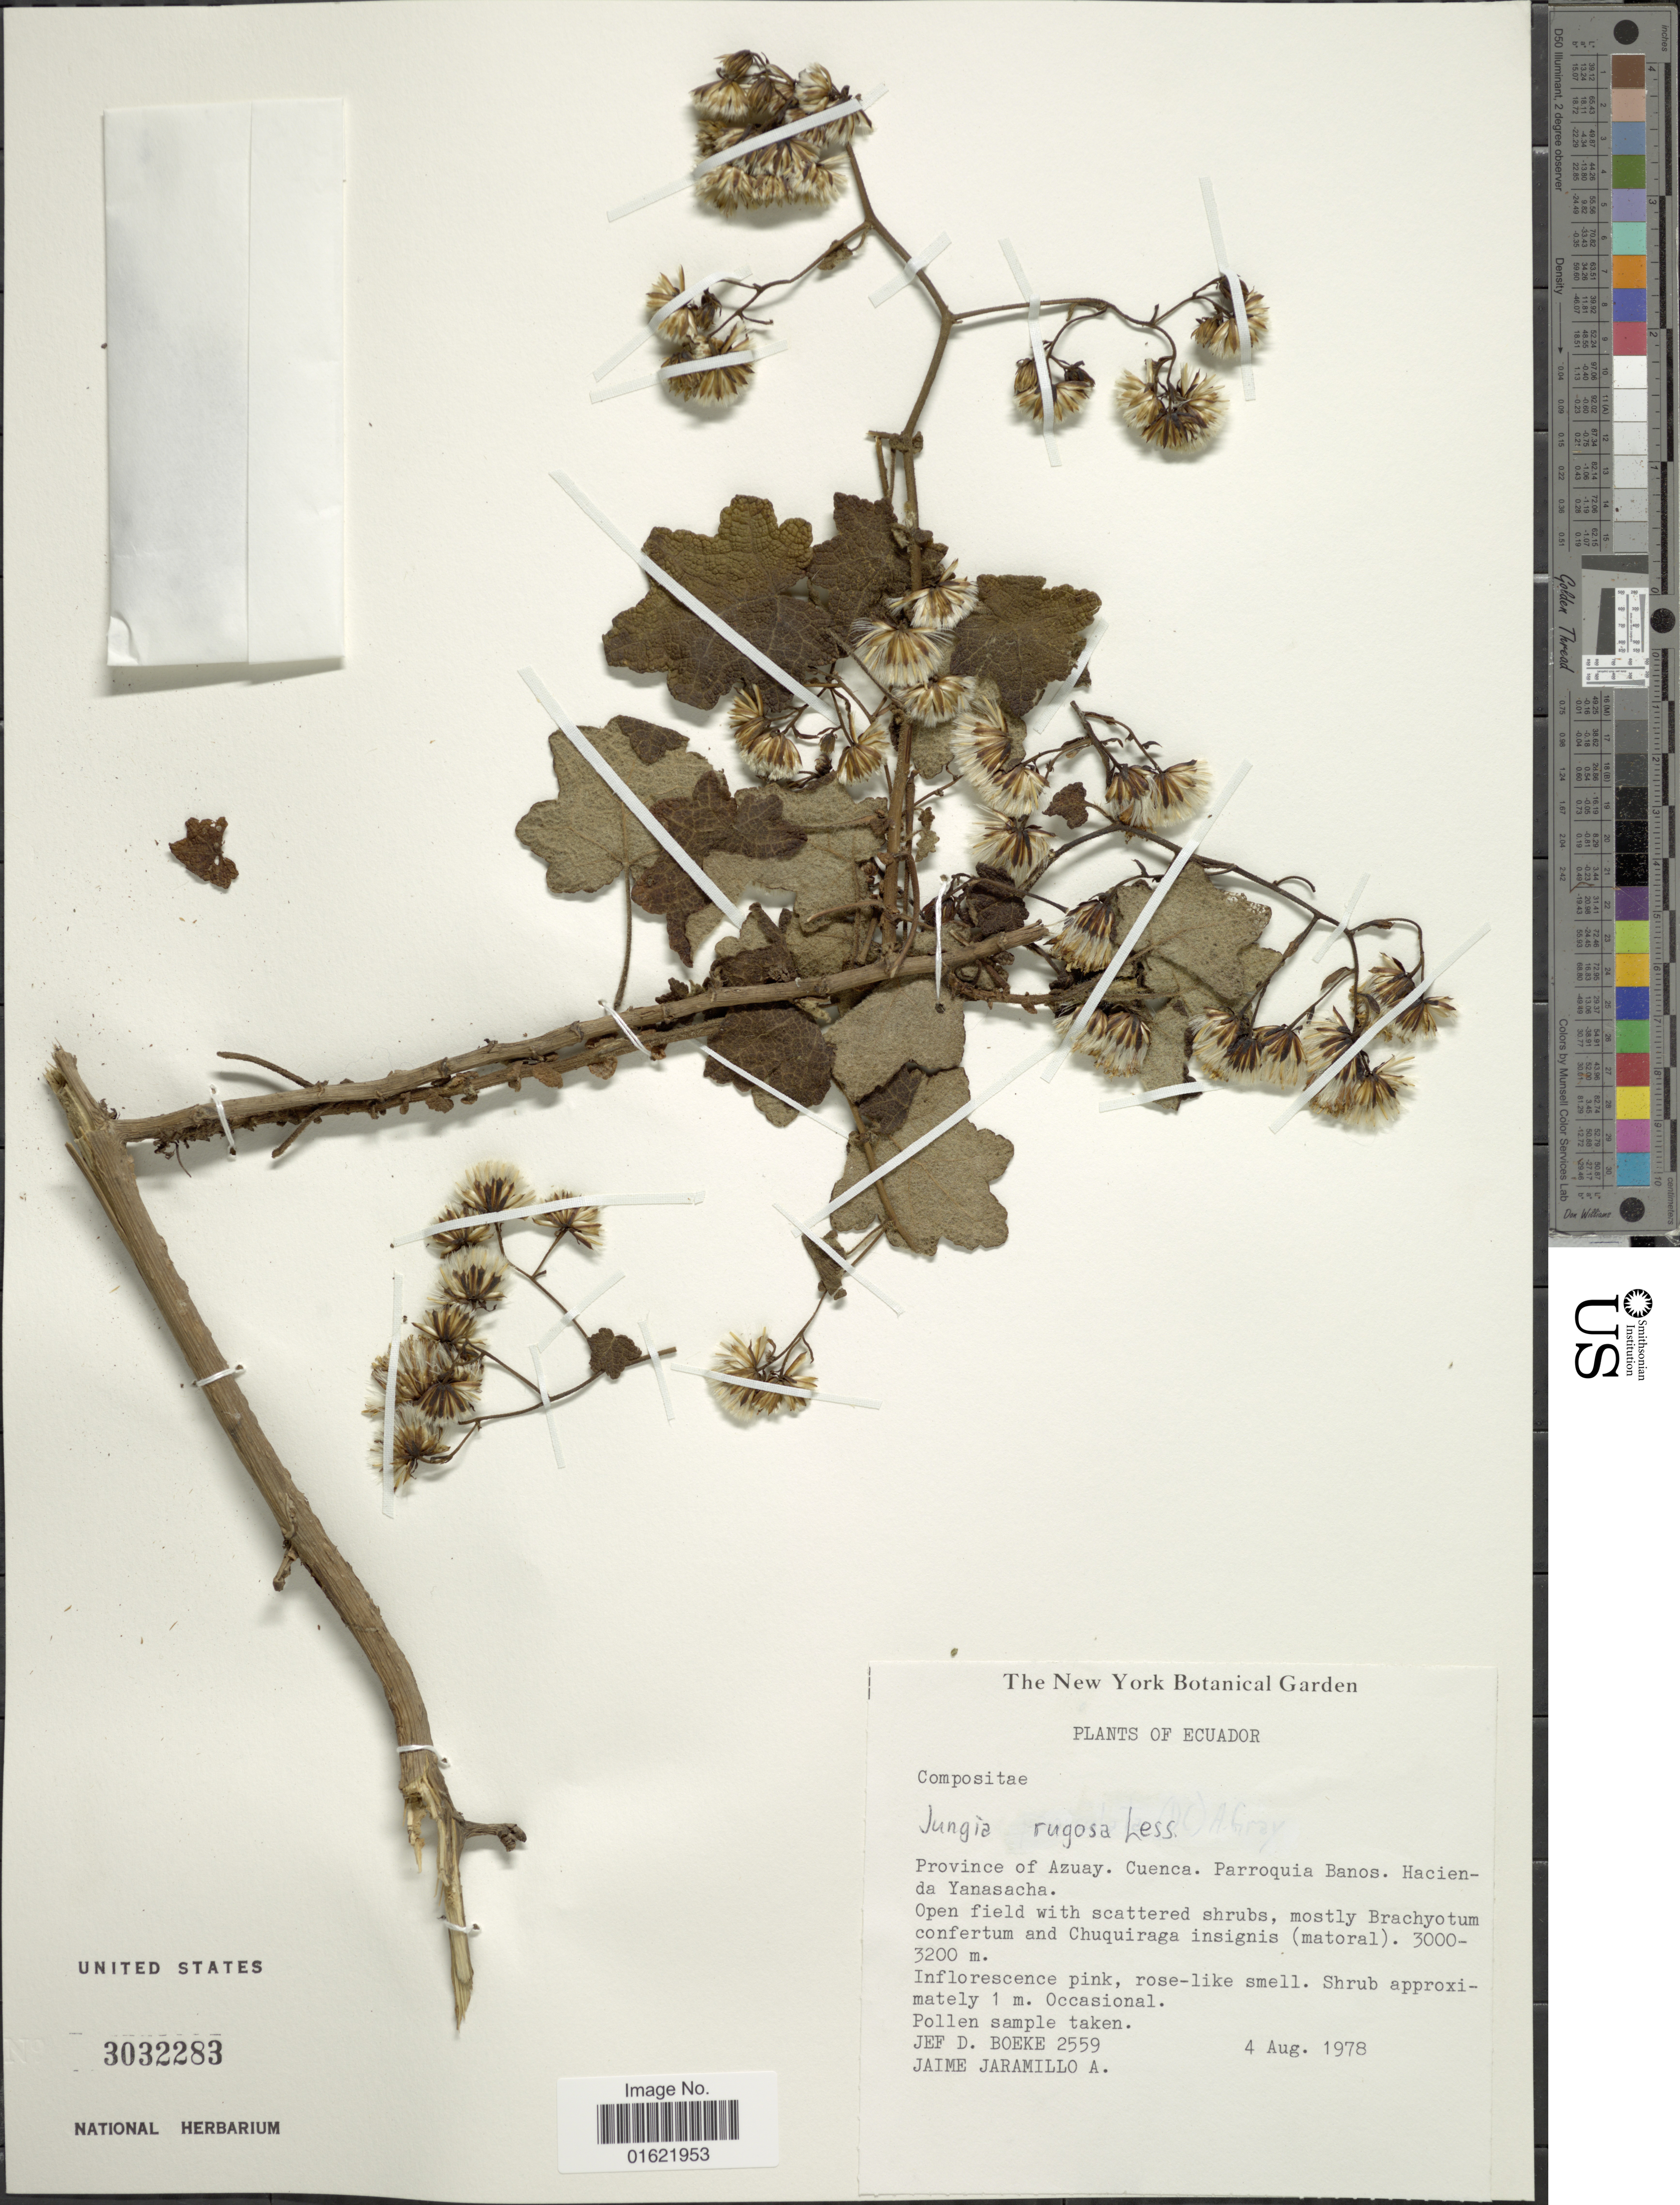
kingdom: Plantae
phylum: Tracheophyta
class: Magnoliopsida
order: Asterales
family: Asteraceae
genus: Jungia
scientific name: Jungia rugosa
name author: Less.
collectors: J. D. Boeke & J. L. Jaramillo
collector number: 2259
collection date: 1978-08-04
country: Ecuador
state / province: Azuay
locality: Cuenca. Parroguia Banos. Hacienda da Yanasacha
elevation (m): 3000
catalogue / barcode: US 3032283